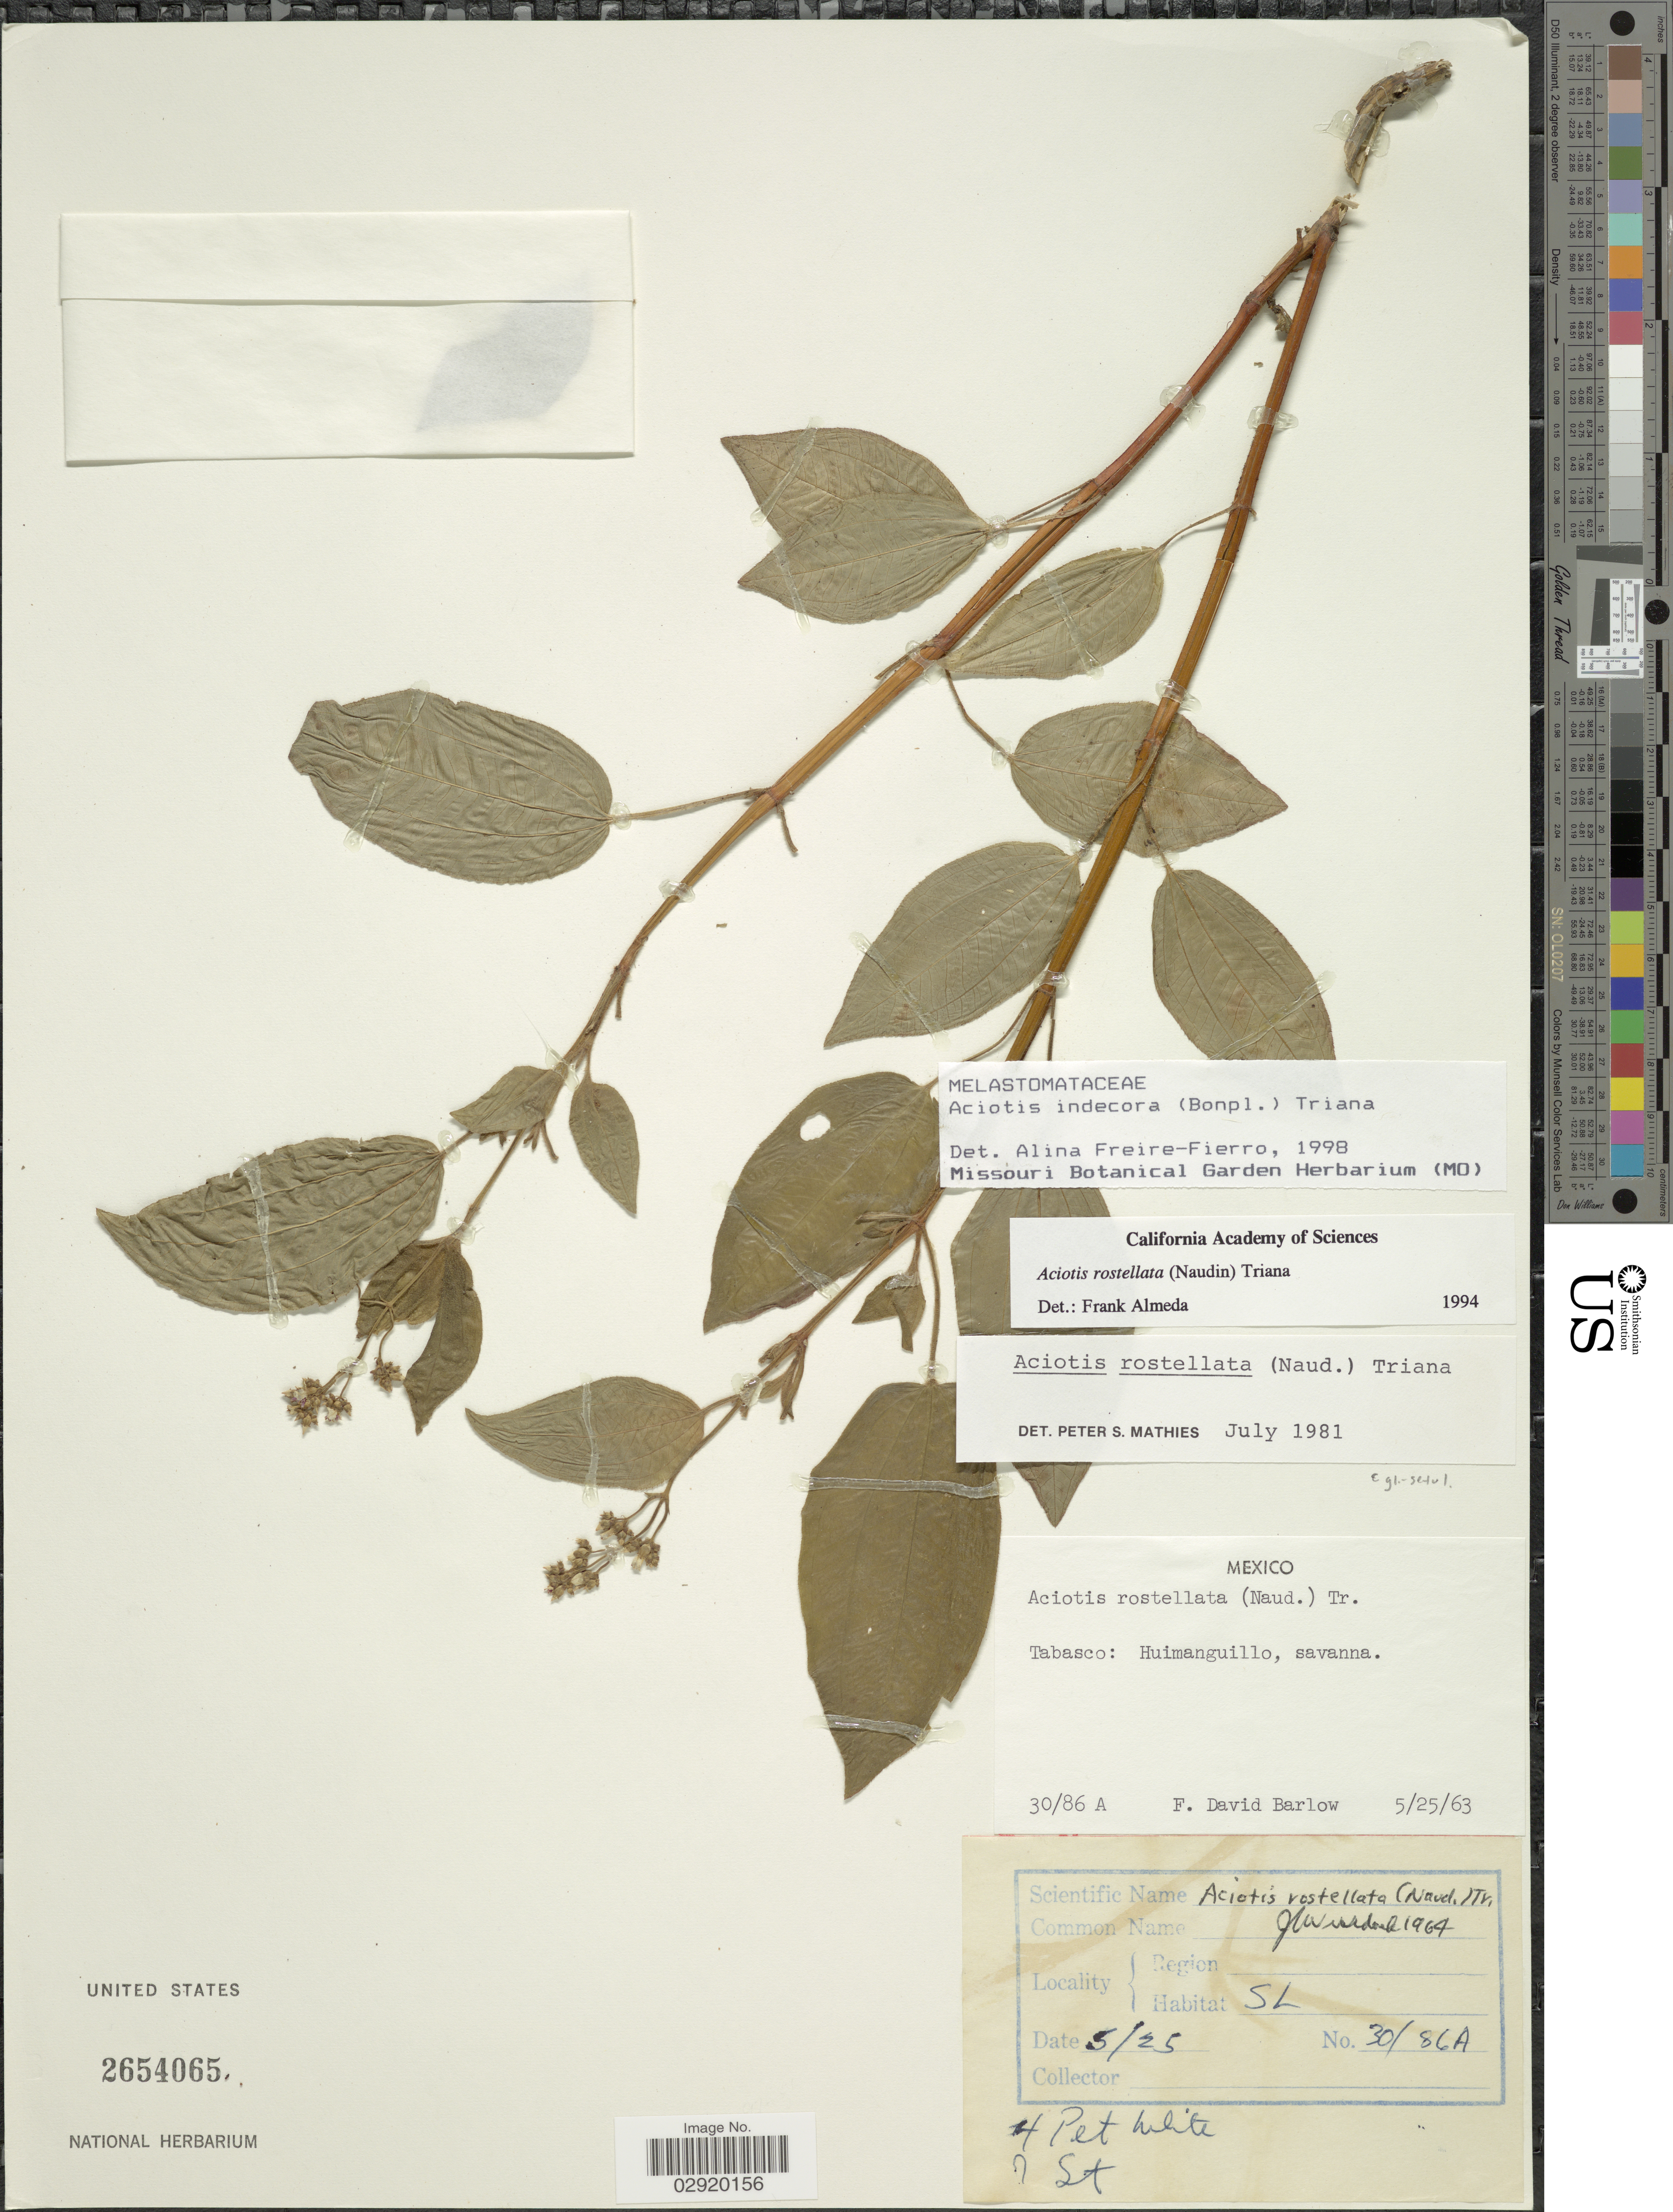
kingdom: Plantae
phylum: Tracheophyta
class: Magnoliopsida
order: Myrtales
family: Melastomataceae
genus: Aciotis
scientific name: Aciotis indecora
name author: (Bonpl.) Triana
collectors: F. D. Barlow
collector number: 30/86 A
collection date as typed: Transcribed d/m/y: 25/5/63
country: Mexico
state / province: Tabasco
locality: Huimanguillo.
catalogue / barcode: US 2654065